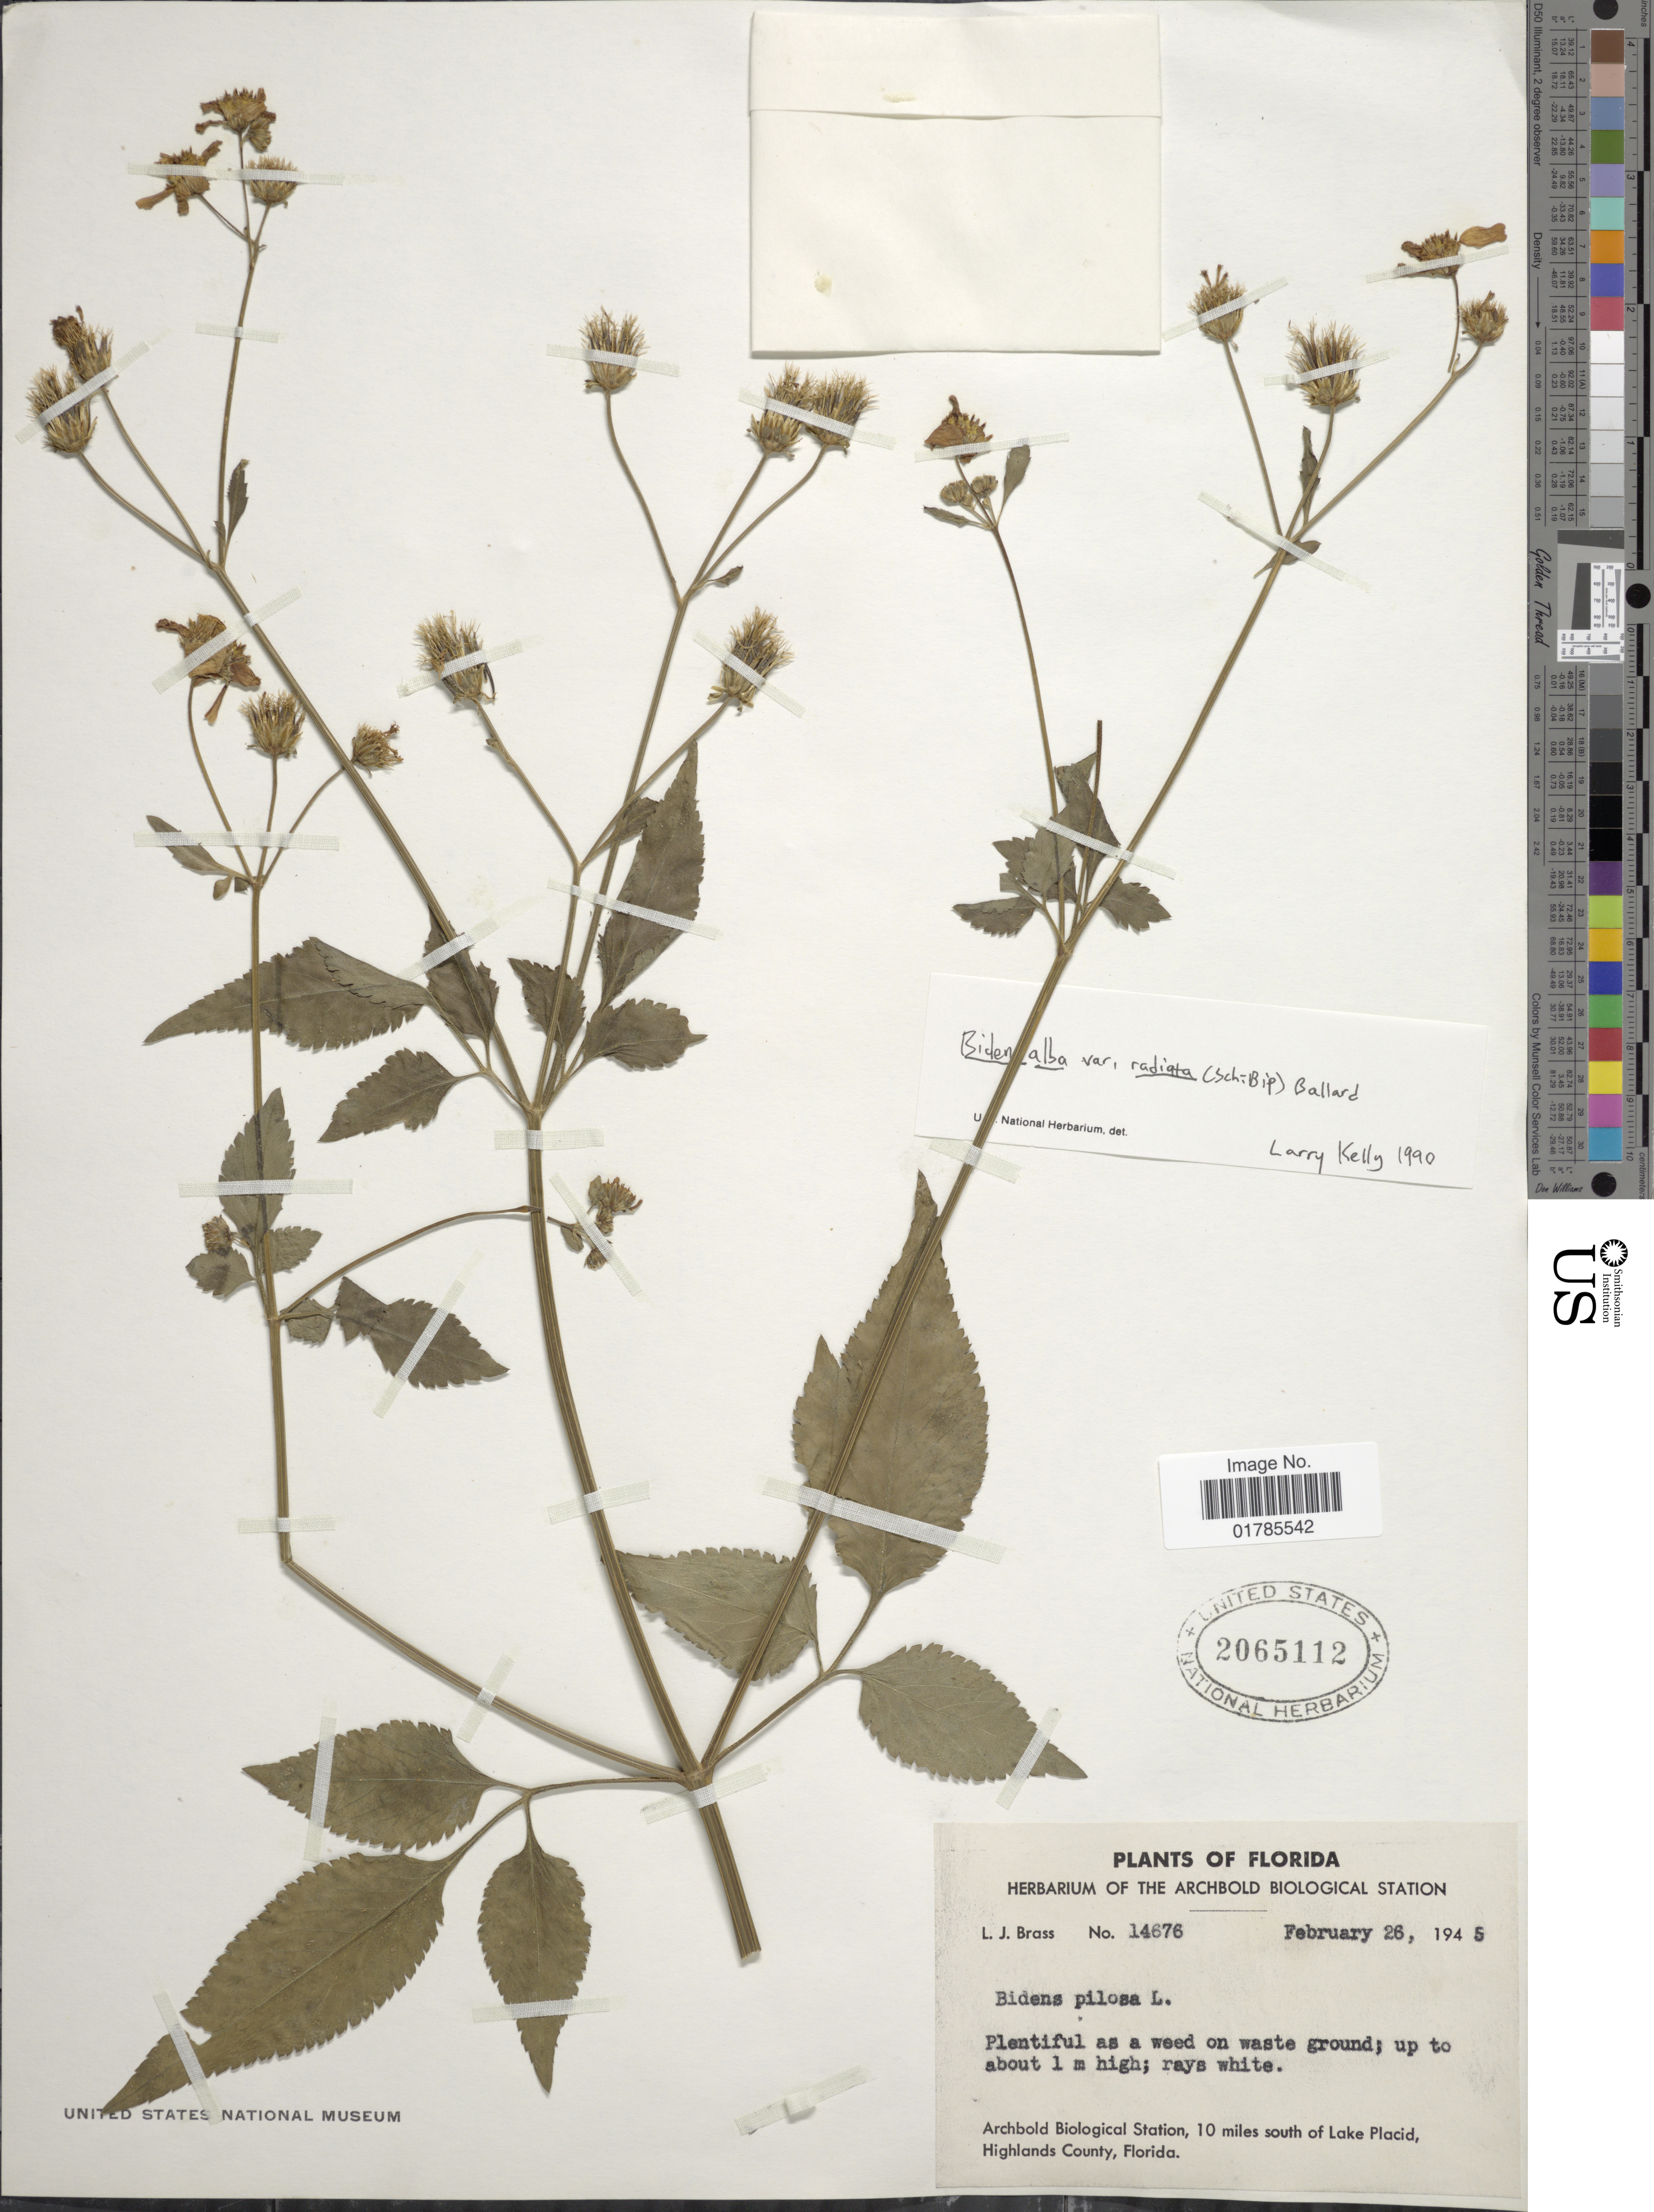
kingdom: Plantae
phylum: Tracheophyta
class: Magnoliopsida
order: Asterales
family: Asteraceae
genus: Bidens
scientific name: Bidens alba var. radiata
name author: (Sch. Bip.) R.E. Ballard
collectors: L. J. Brass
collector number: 14676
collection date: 1945-02-26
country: United States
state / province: Florida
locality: Archbold Biological Station, 10 miles south of Lake Placid, Highlands County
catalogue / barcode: US 2065112